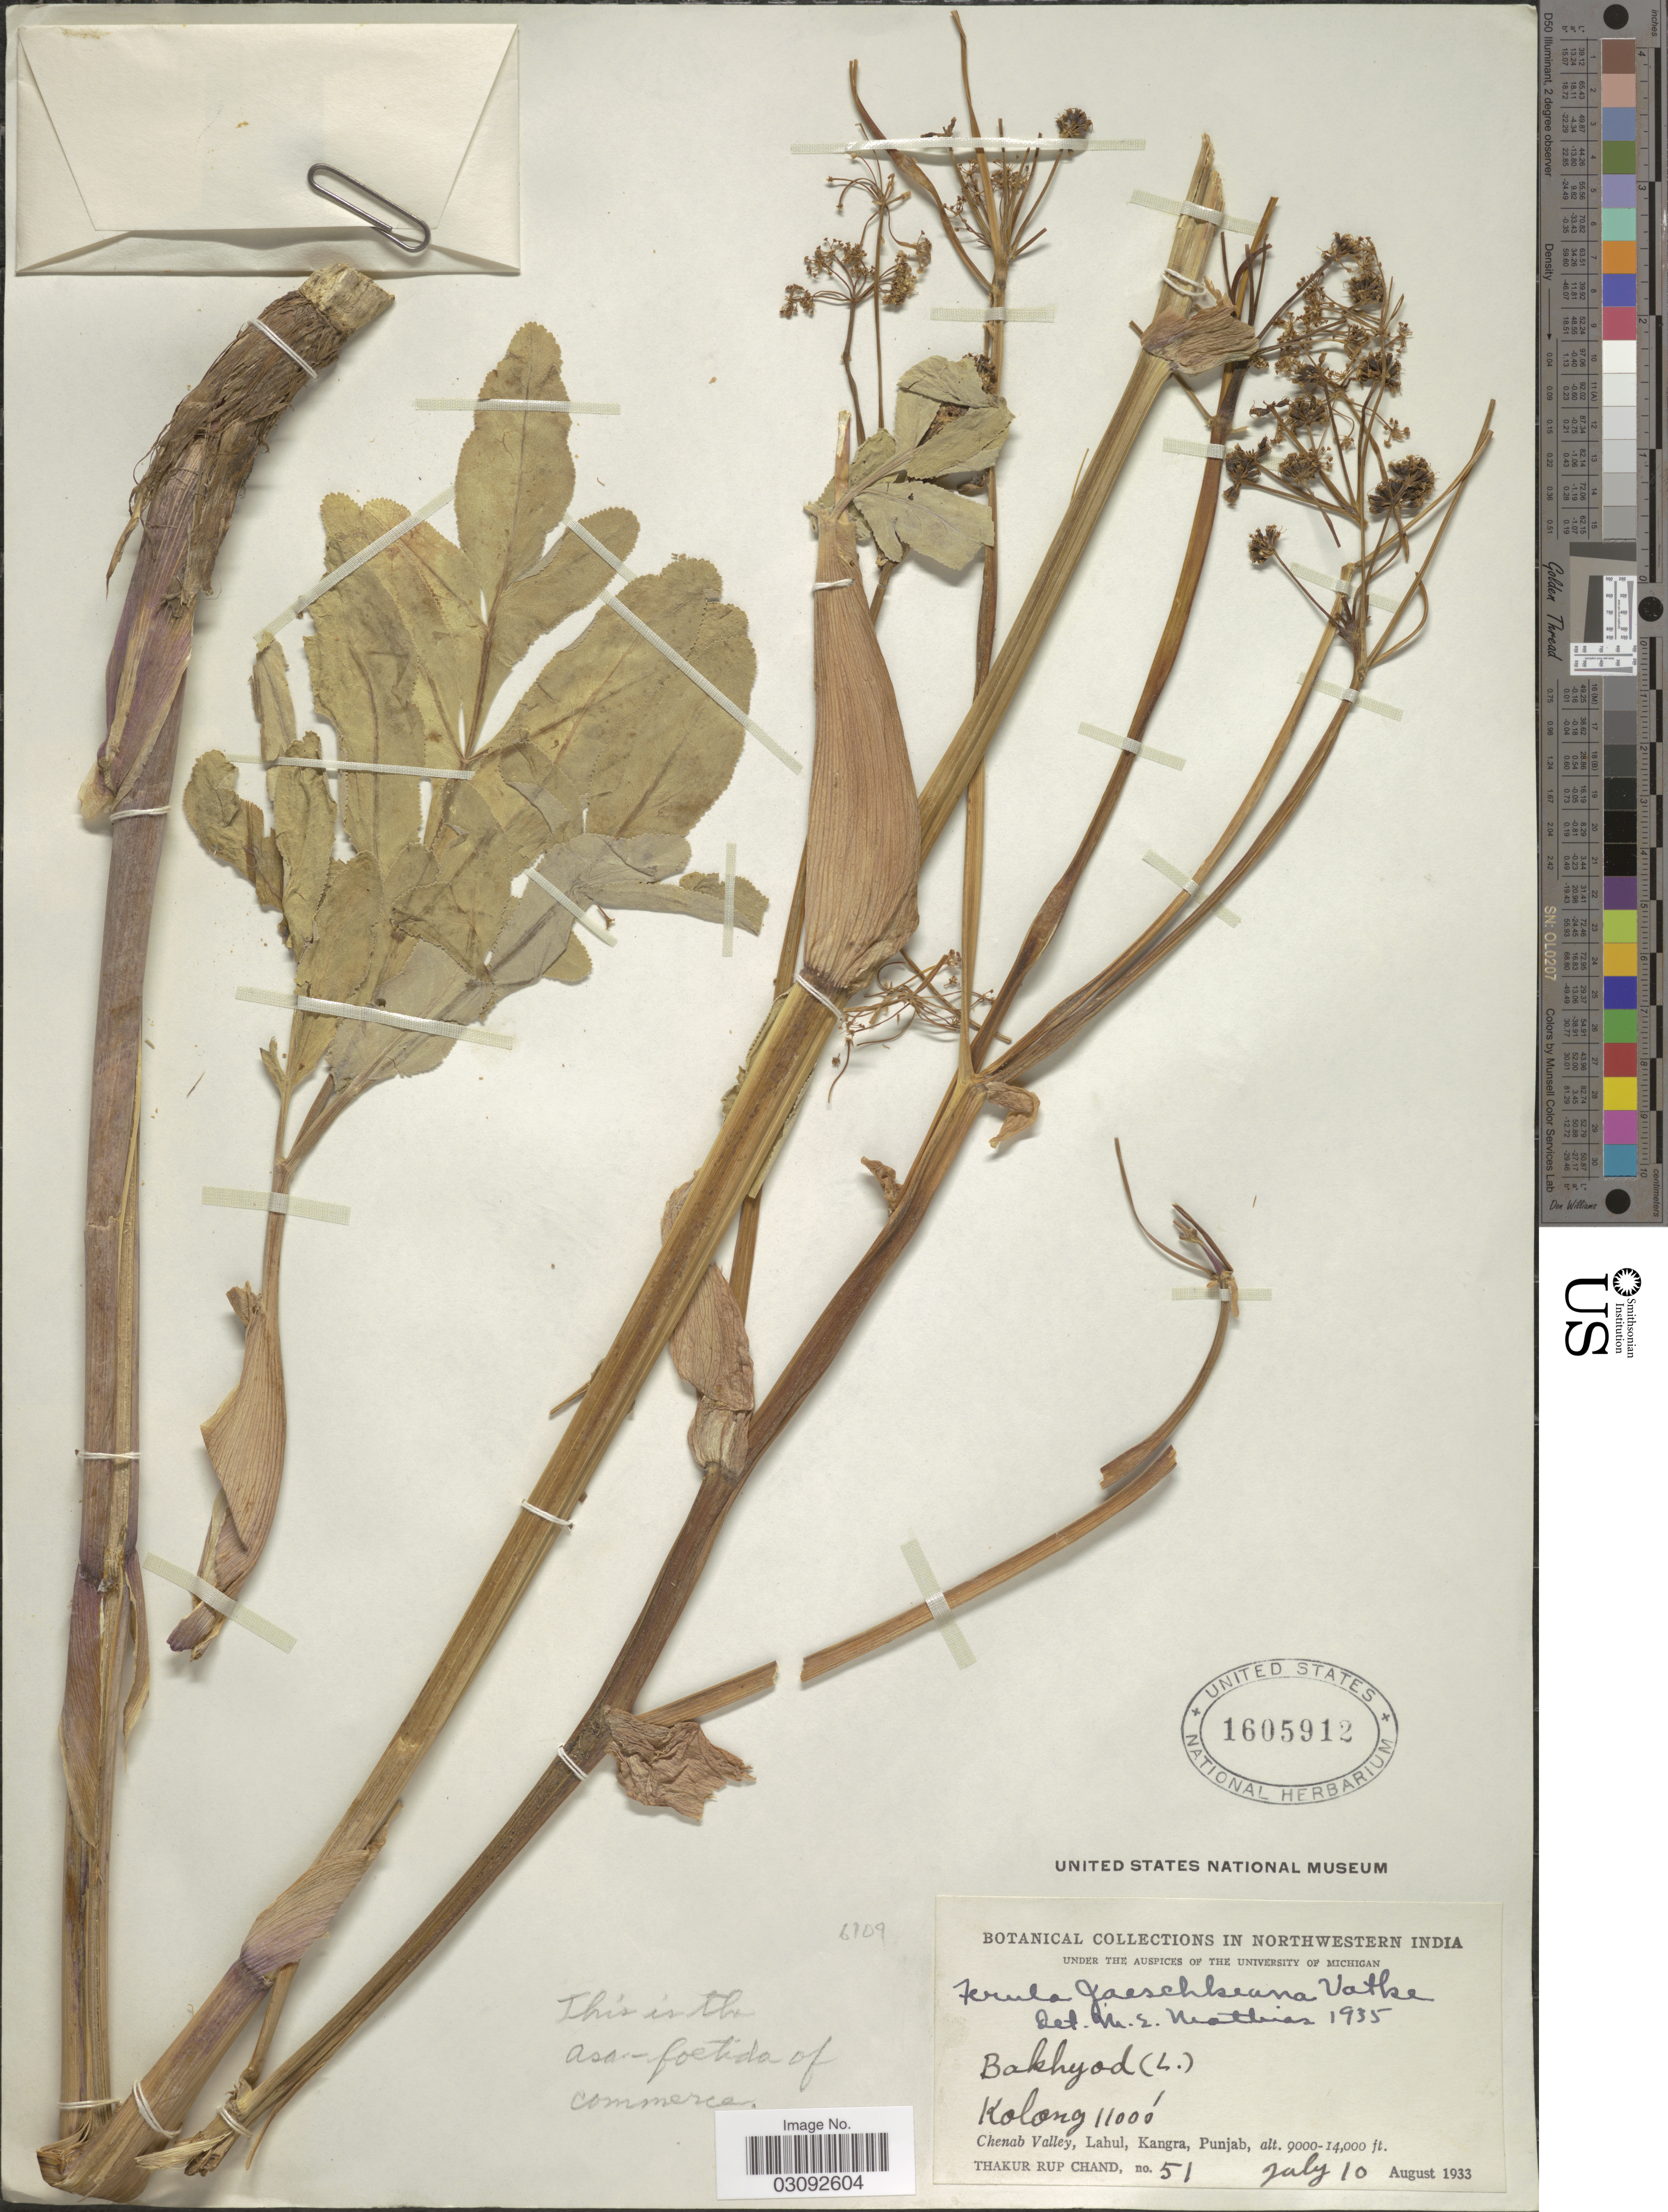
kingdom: Plantae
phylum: Tracheophyta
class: Magnoliopsida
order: Apiales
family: Apiaceae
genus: Ferula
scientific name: Ferula jaeschkeana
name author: Vatke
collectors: T. R. Chand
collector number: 51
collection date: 1933-07-10/1933-08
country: India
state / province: Punjab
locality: Northwestern India. Bakhyod (L). [unsure placement] Kolong. Chenab Valley, Lahul, Kangra.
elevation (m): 2743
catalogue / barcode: US 1605912